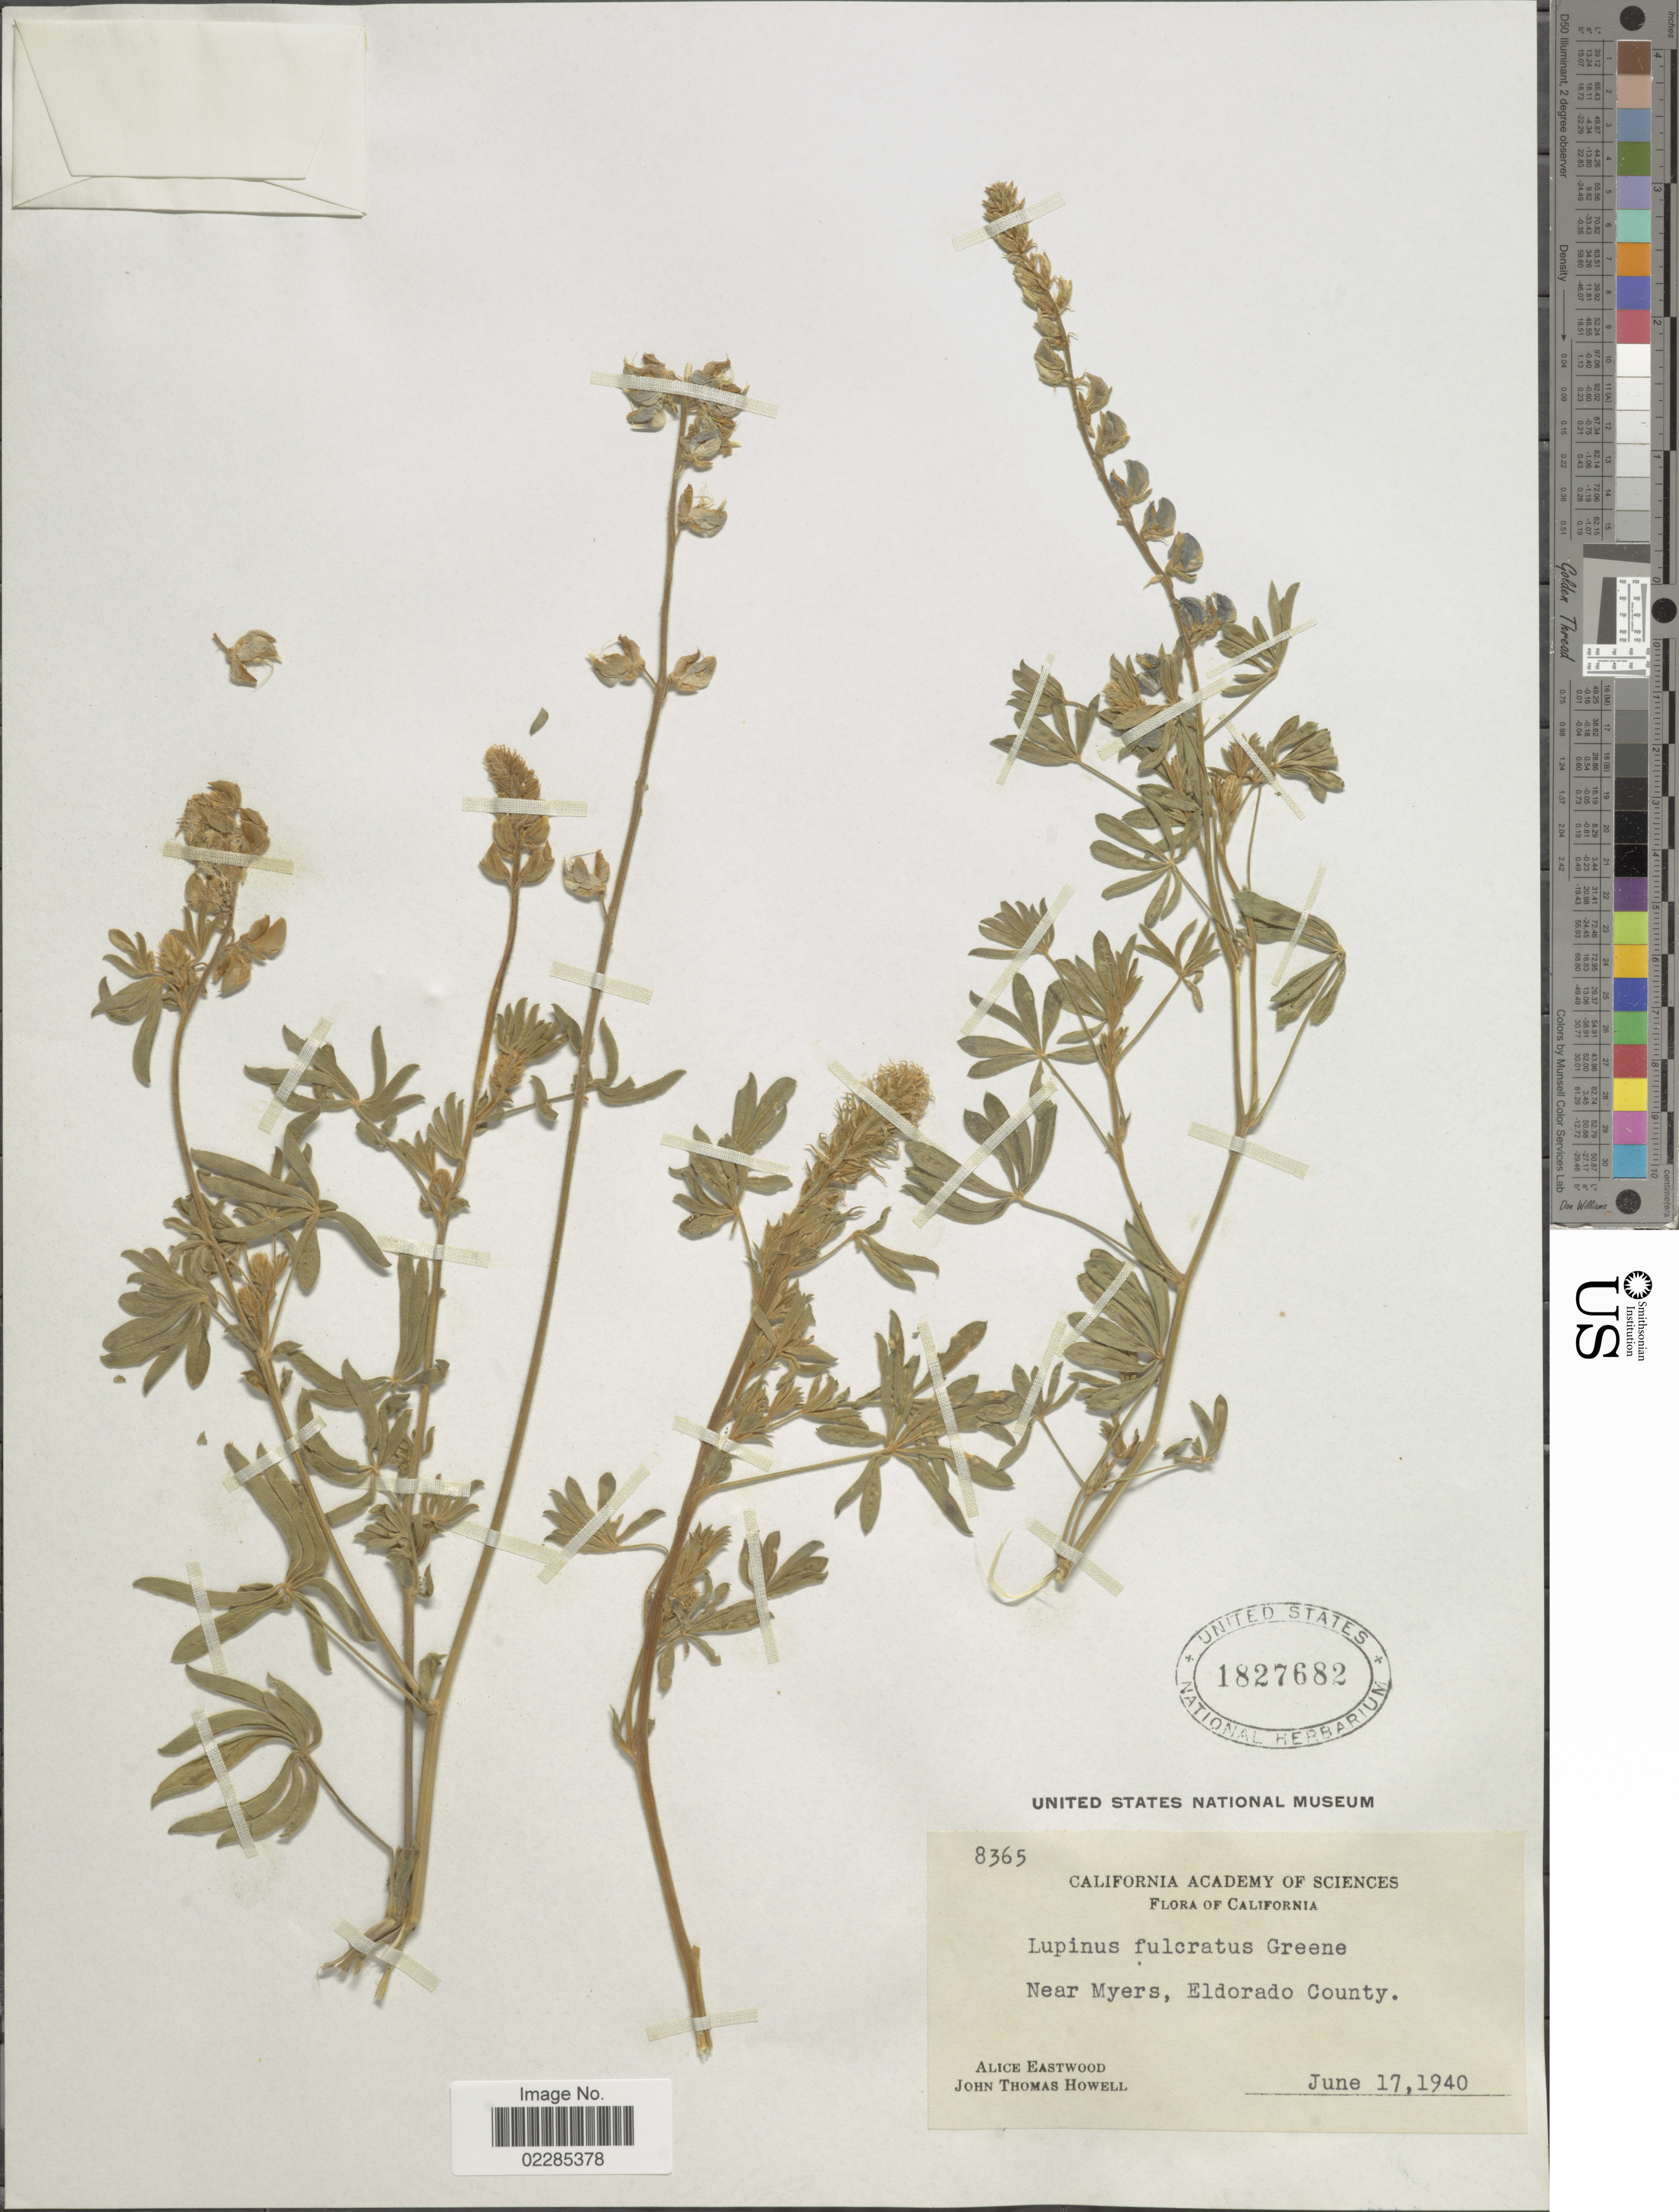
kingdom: Plantae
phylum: Tracheophyta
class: Magnoliopsida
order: Fabales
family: Fabaceae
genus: Lupinus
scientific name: Lupinus fulcratus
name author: Greene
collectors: A. Eastwood & J. T. Howell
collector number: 8365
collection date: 1940-06-17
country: United States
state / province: California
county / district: El Dorado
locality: Near Myers, Eldorado County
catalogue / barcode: US 1827682